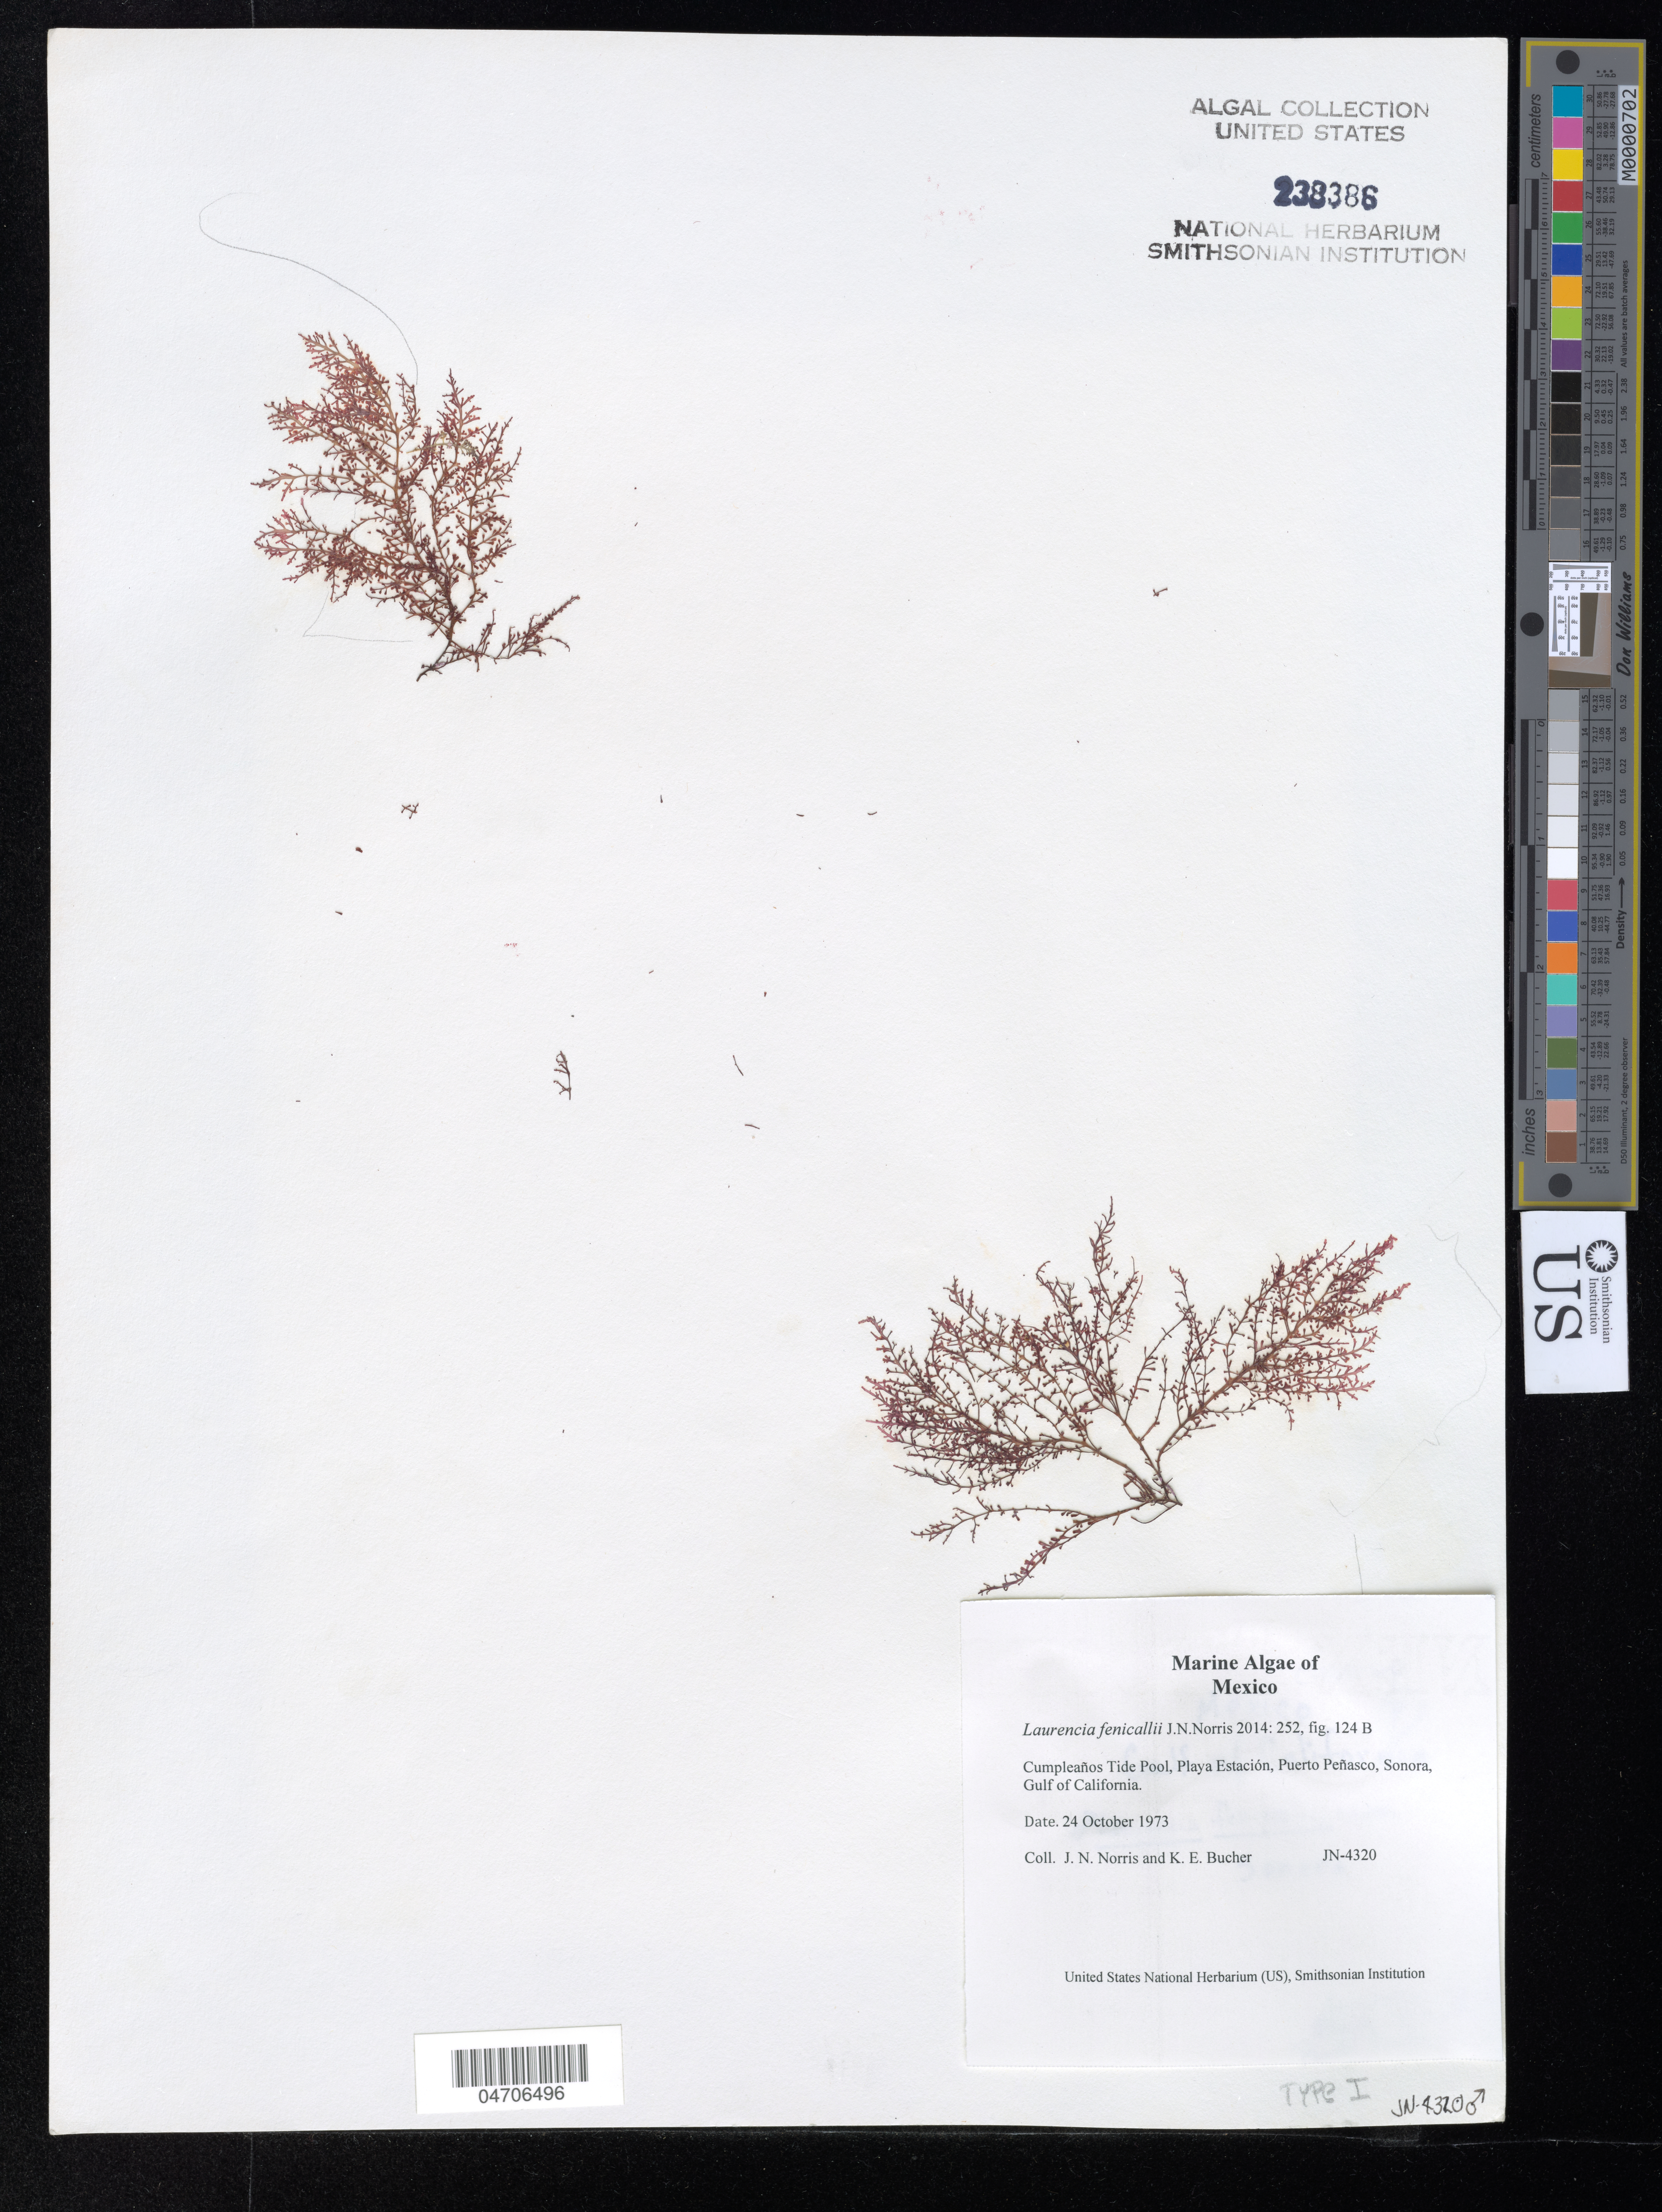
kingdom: Plantae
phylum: Rhodophyta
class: Florideophyceae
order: Ceramiales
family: Rhodomelaceae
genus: Laurencia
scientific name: Laurencia fenicalii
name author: J.N. Norris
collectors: J. Norris & K. E. Bucher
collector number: JN-4320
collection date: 1973-10-24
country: Mexico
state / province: Sonora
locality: Cumpleaños Tide Pool, Playa Estación, Puerto Peñasco, Sonora, Gulf of California.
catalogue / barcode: US 238386